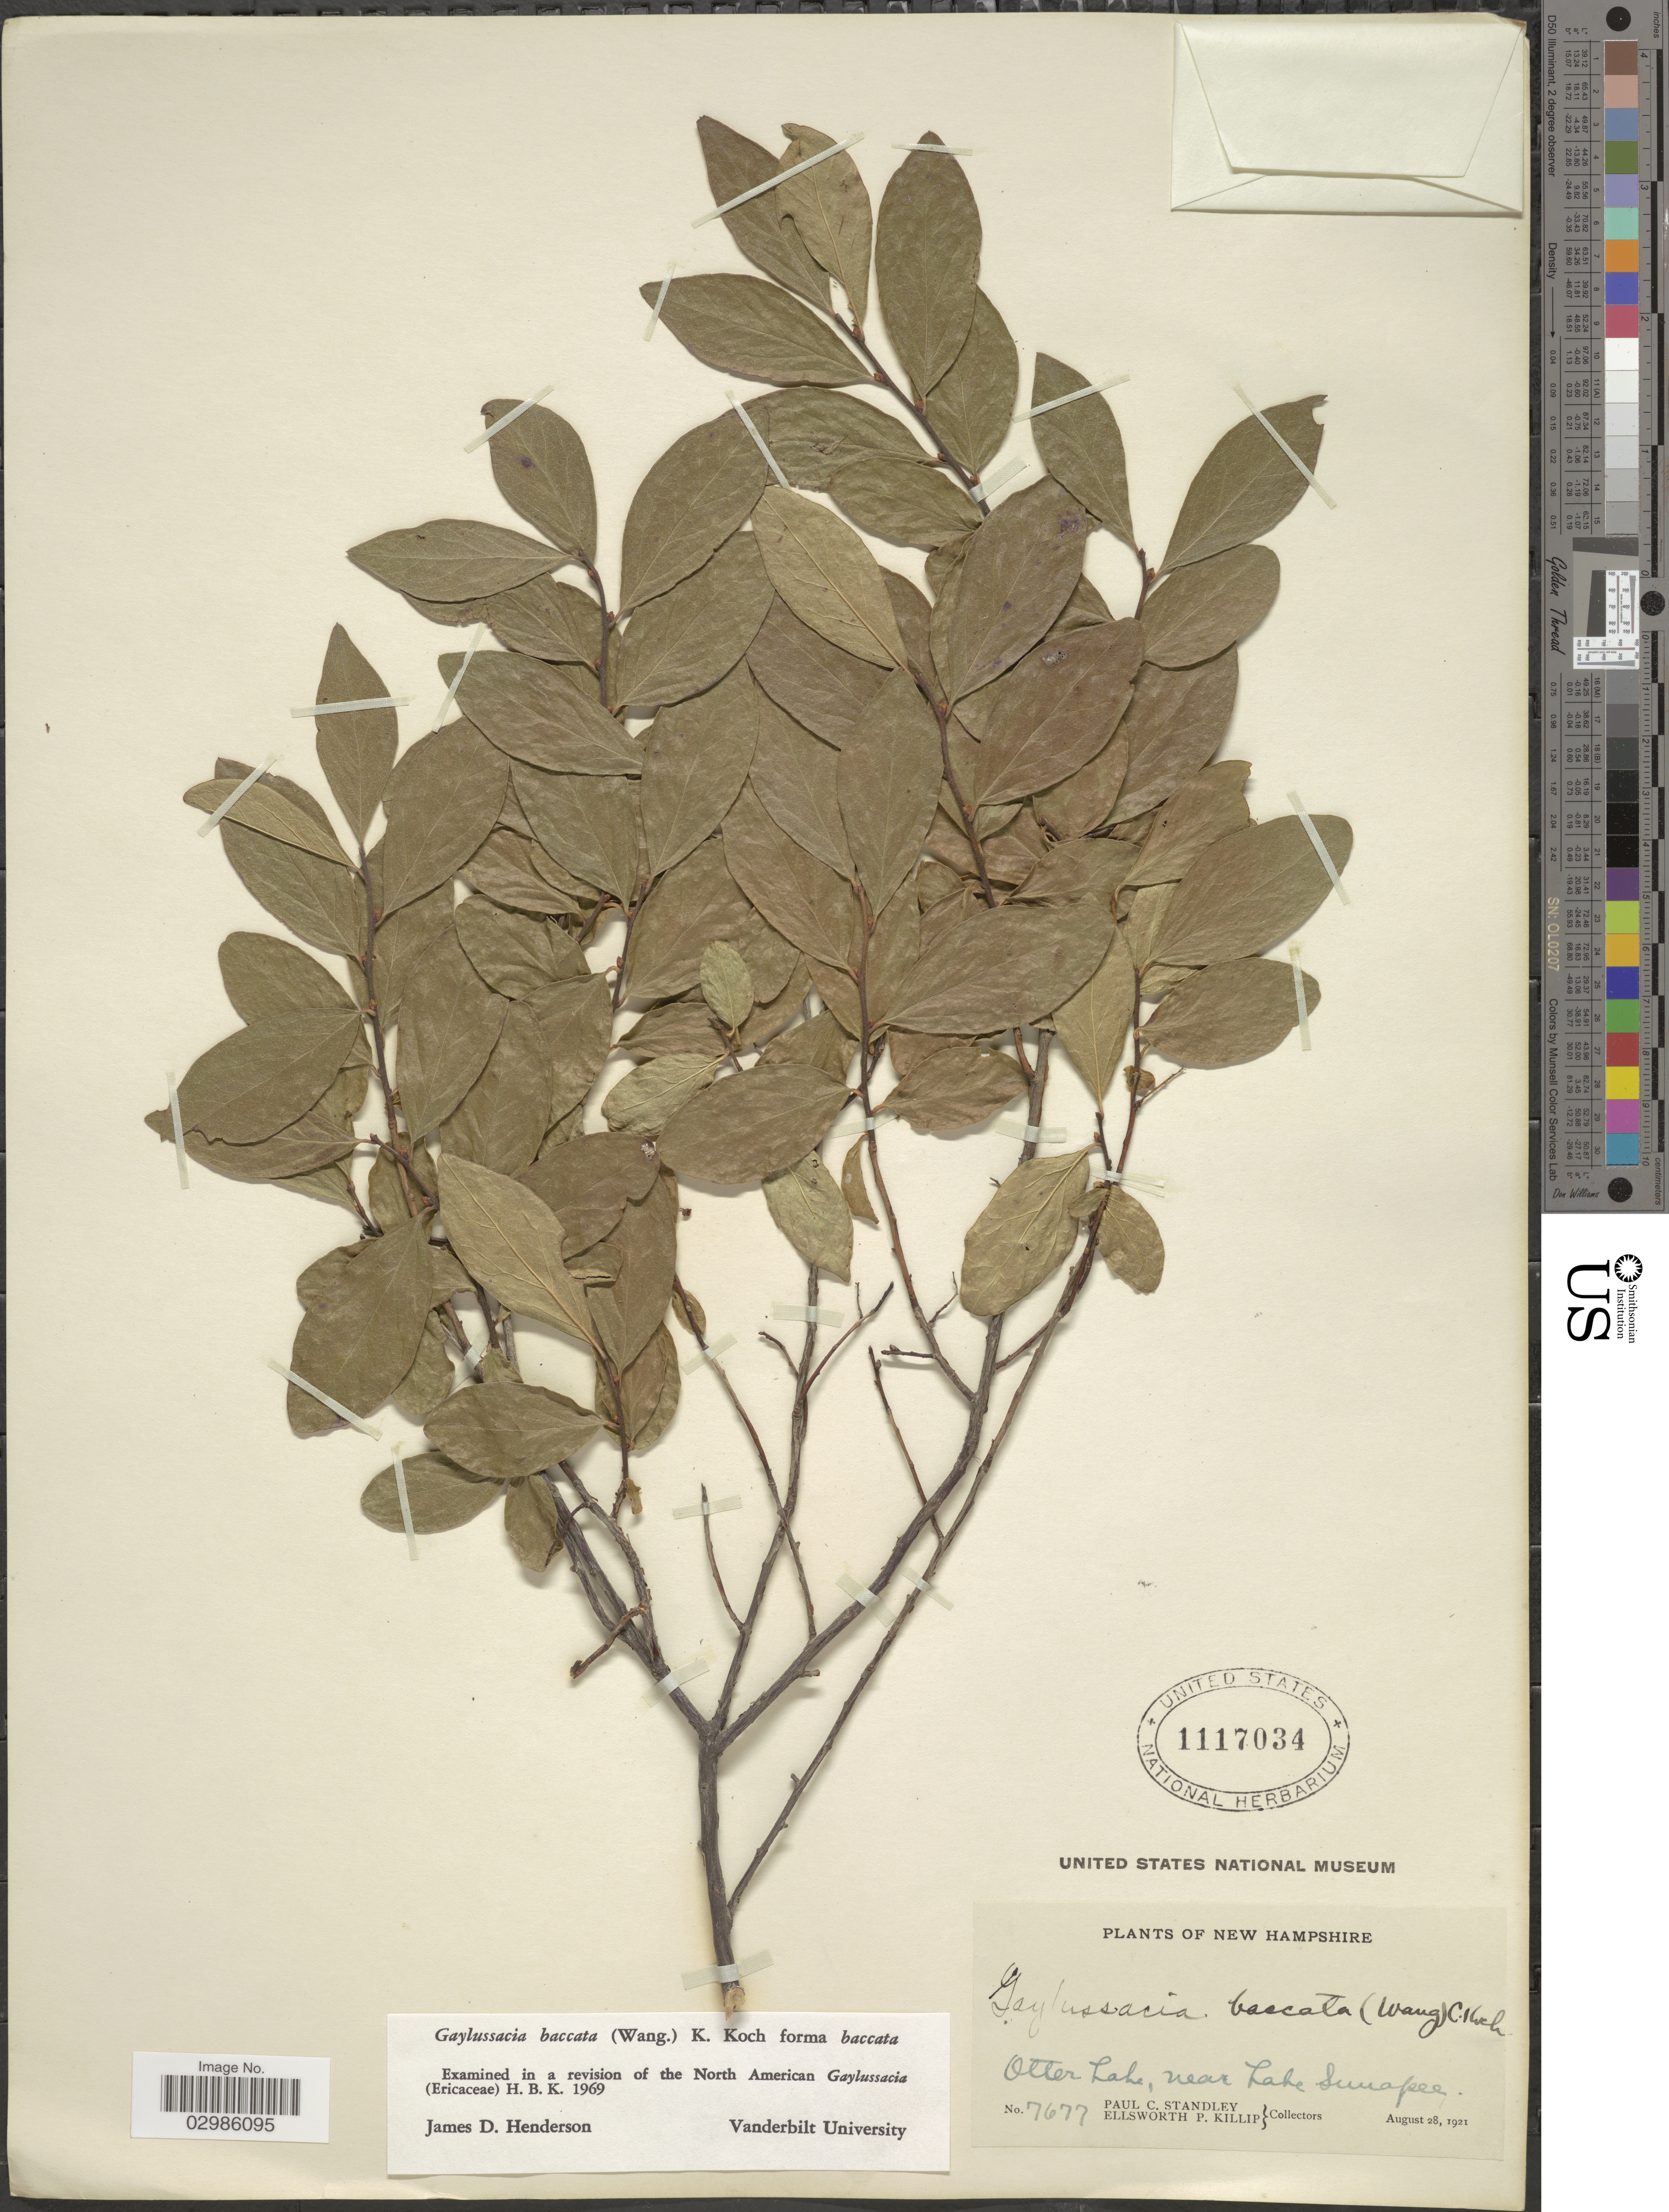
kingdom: Plantae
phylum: Tracheophyta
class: Magnoliopsida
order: Ericales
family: Ericaceae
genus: Gaylussacia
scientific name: Gaylussacia baccata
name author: (Wangenh.) K. Koch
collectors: P. C. Standley & E. P. Killip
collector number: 7677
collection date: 1921-08-28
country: United States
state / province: New Hampshire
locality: Otter Lake, near Lake Sunapee.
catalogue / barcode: US 1117034